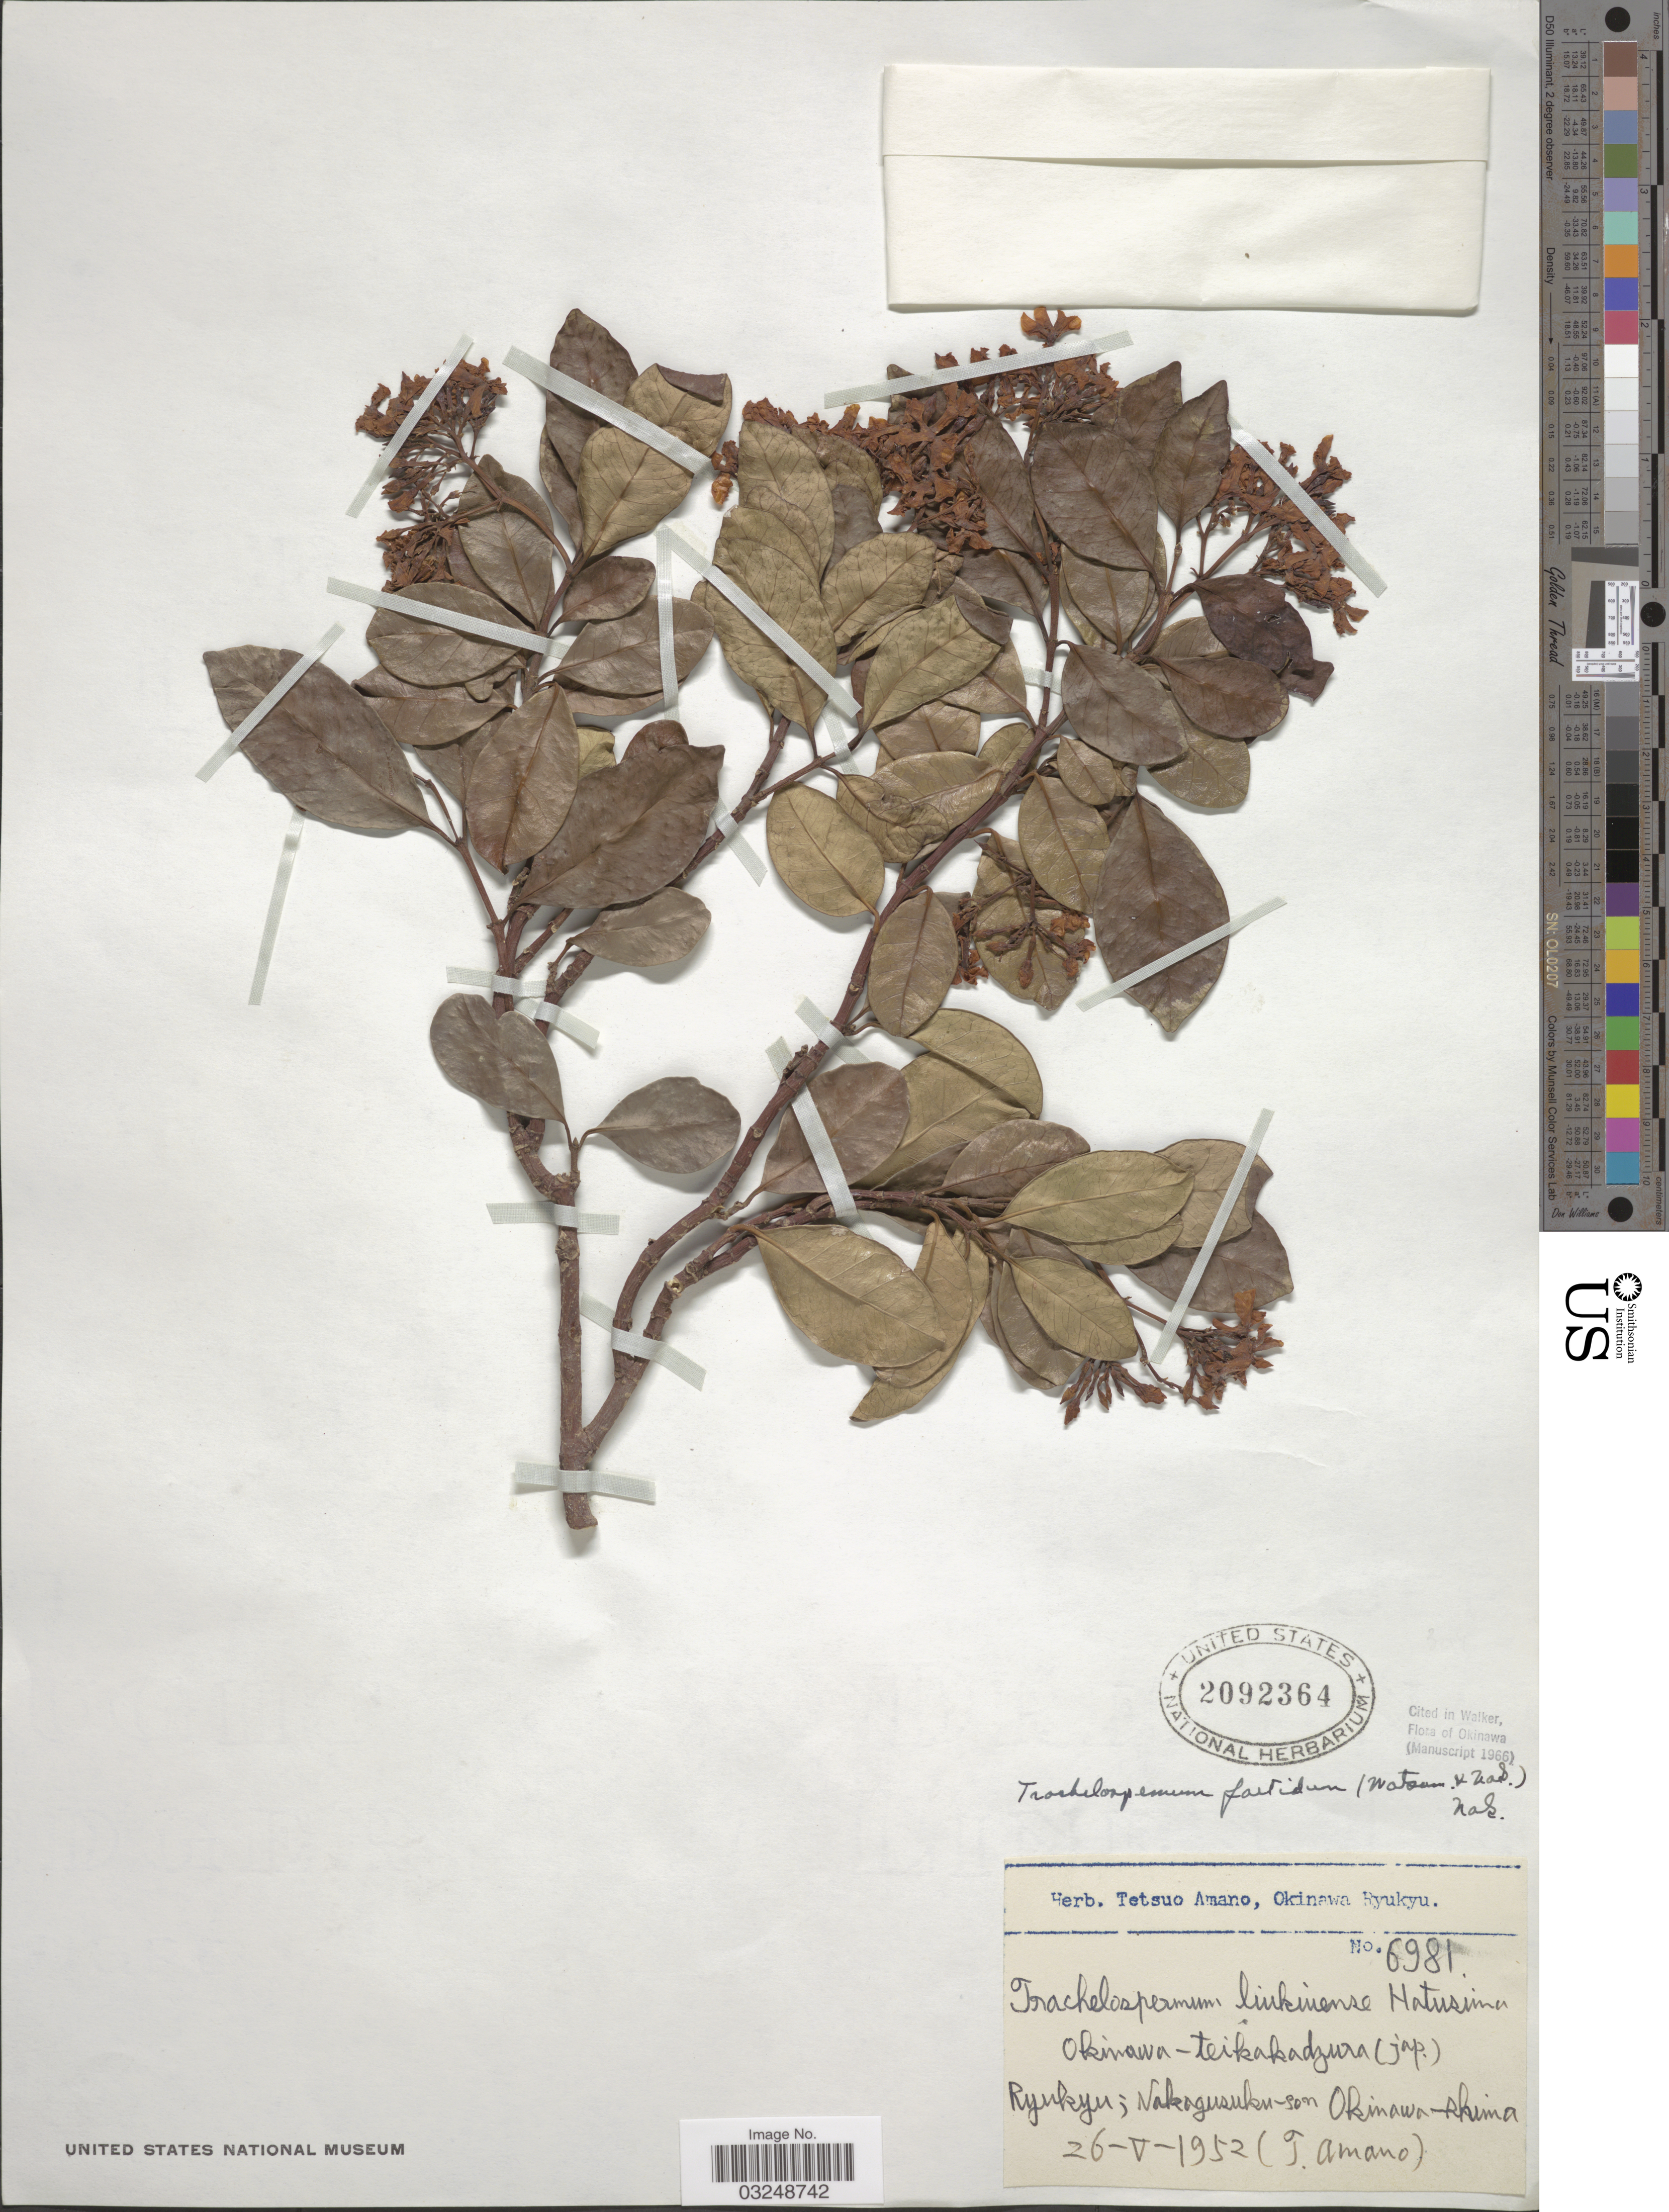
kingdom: Plantae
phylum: Tracheophyta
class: Magnoliopsida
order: Gentianales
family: Apocynaceae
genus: Trachelospermum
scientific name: Trachelospermum foetidum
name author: (Matsum. & Nakai) Nakai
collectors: T. Amano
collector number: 6981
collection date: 1952-05-26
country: Japan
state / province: Okinawa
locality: Ryukyu; Nakagusuku-son, Okinawa-shima.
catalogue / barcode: US 2092364